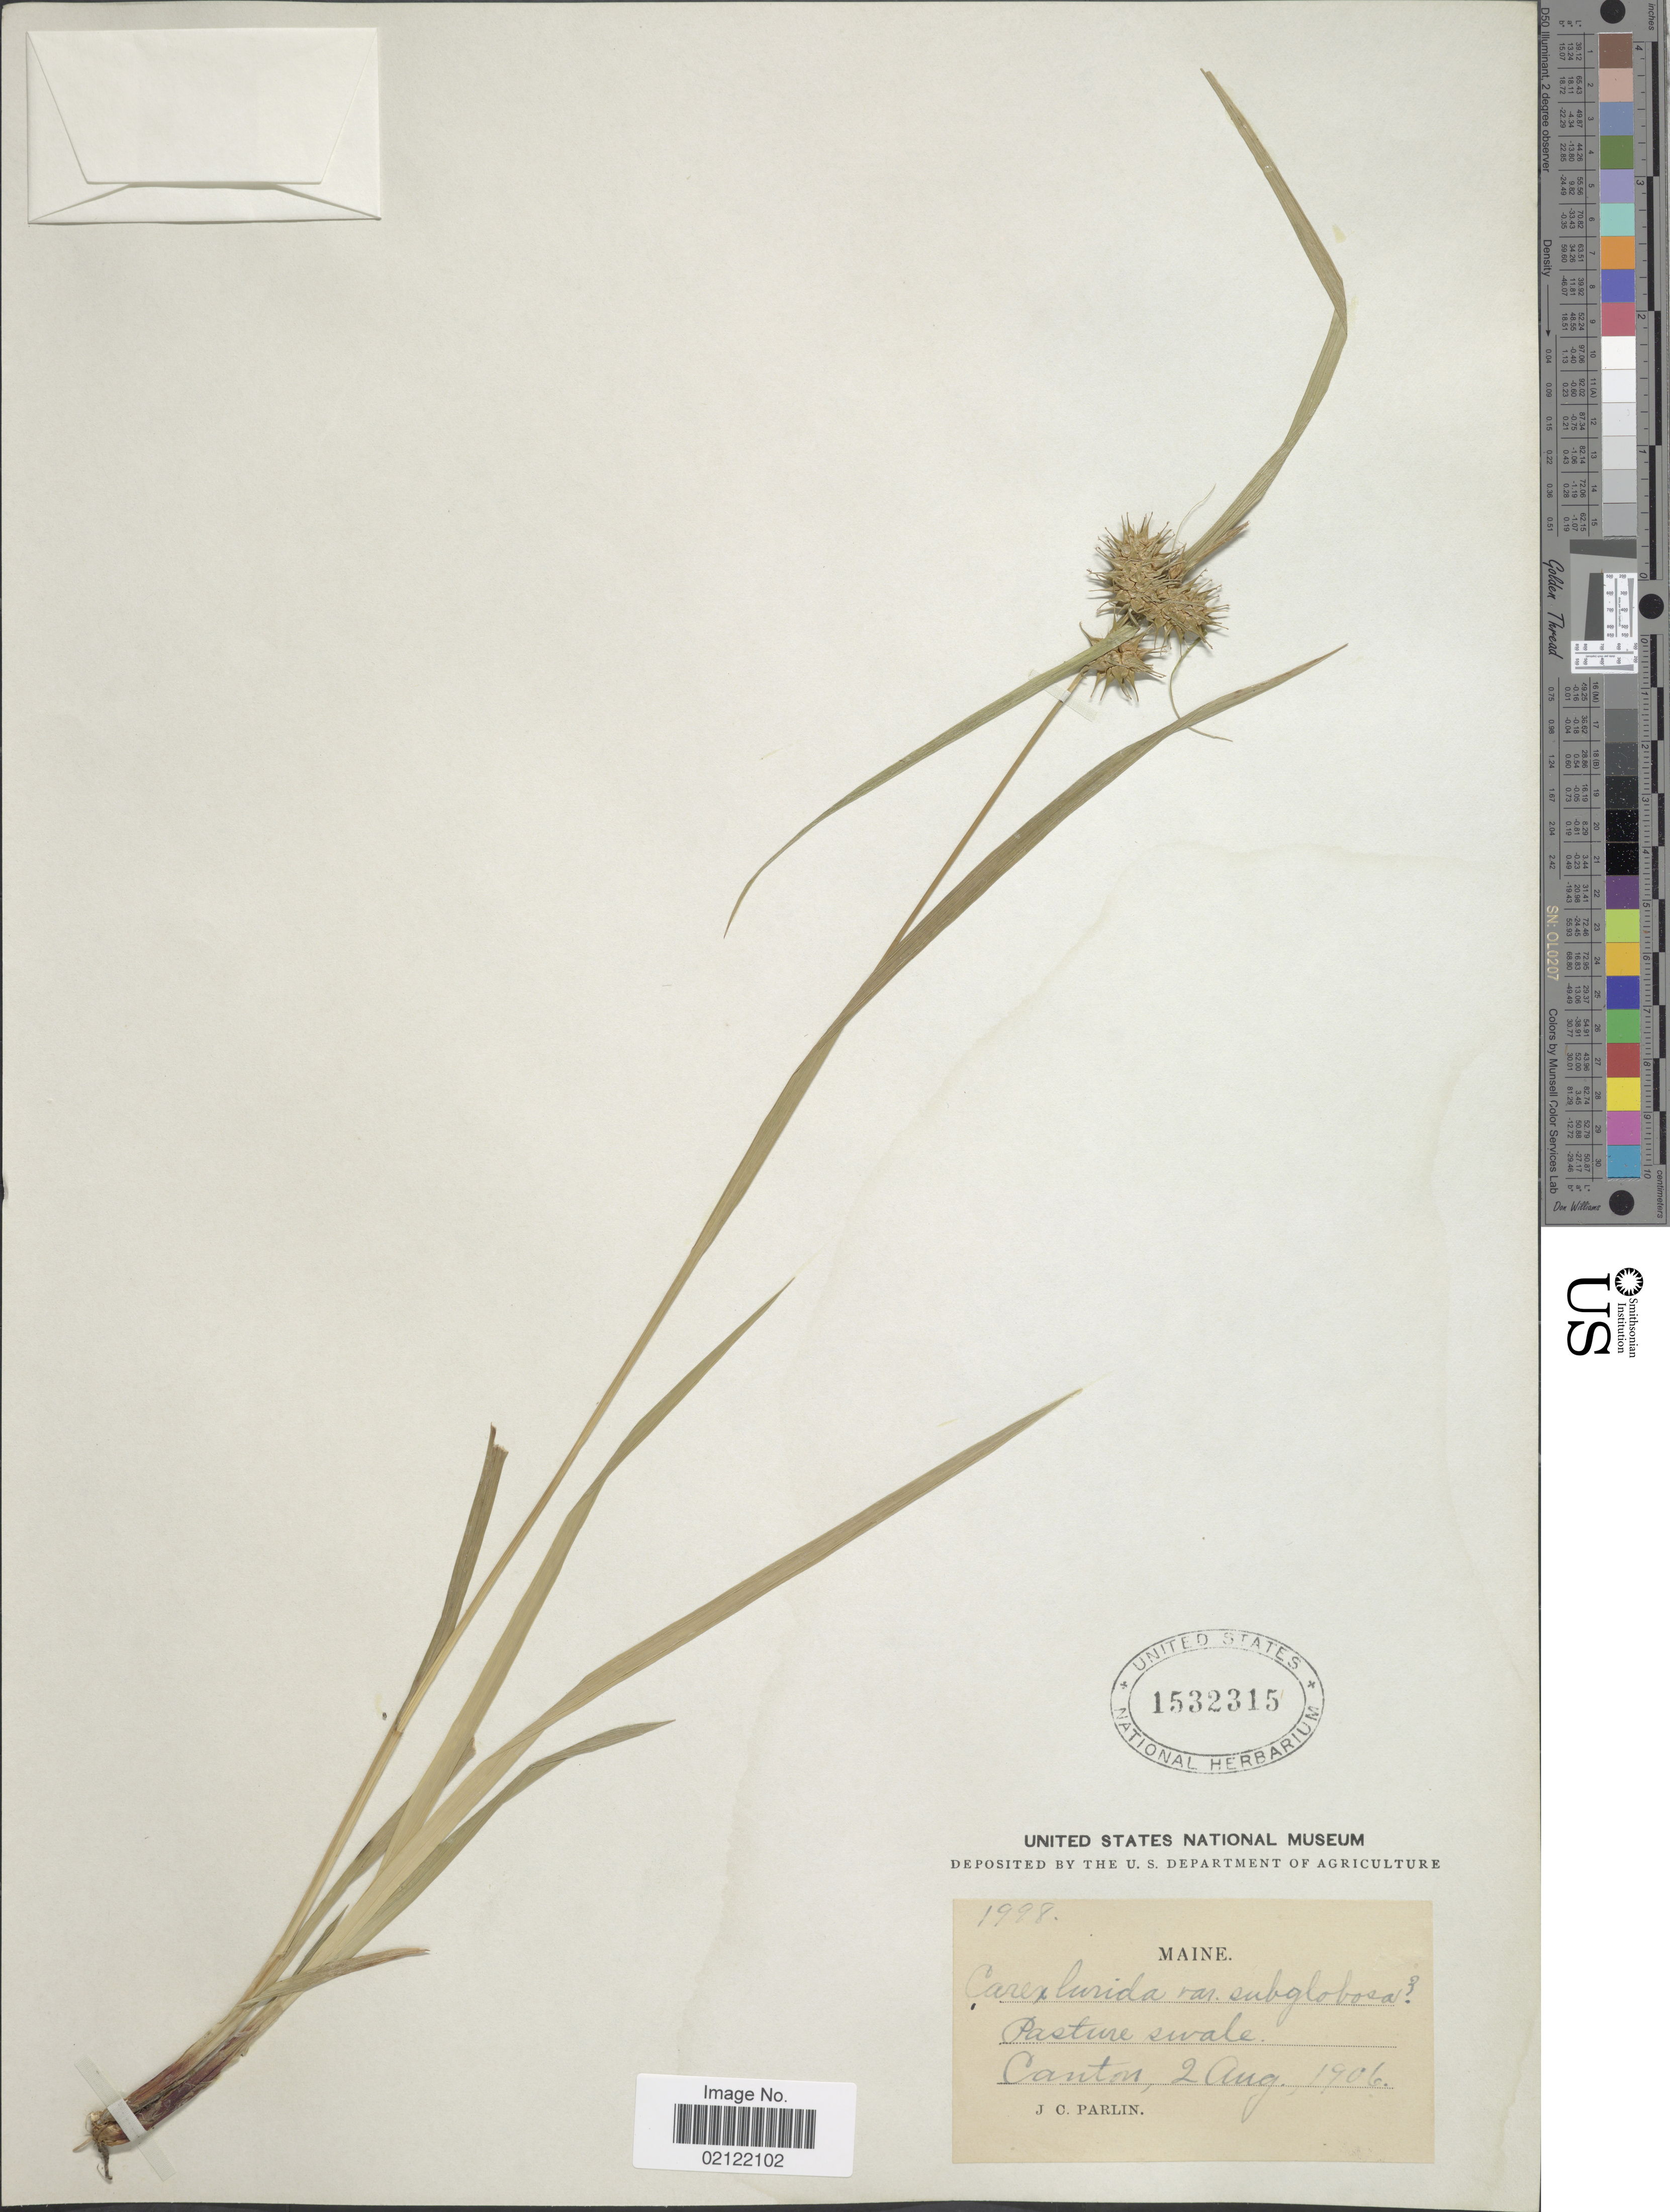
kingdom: Plantae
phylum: Tracheophyta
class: Liliopsida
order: Poales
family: Cyperaceae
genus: Carex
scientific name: Carex lurida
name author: Wahlenb.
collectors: J. Parlin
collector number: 1998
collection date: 1906-08-02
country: United States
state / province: Maine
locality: Pasture swale. Canton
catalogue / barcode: US 1532315